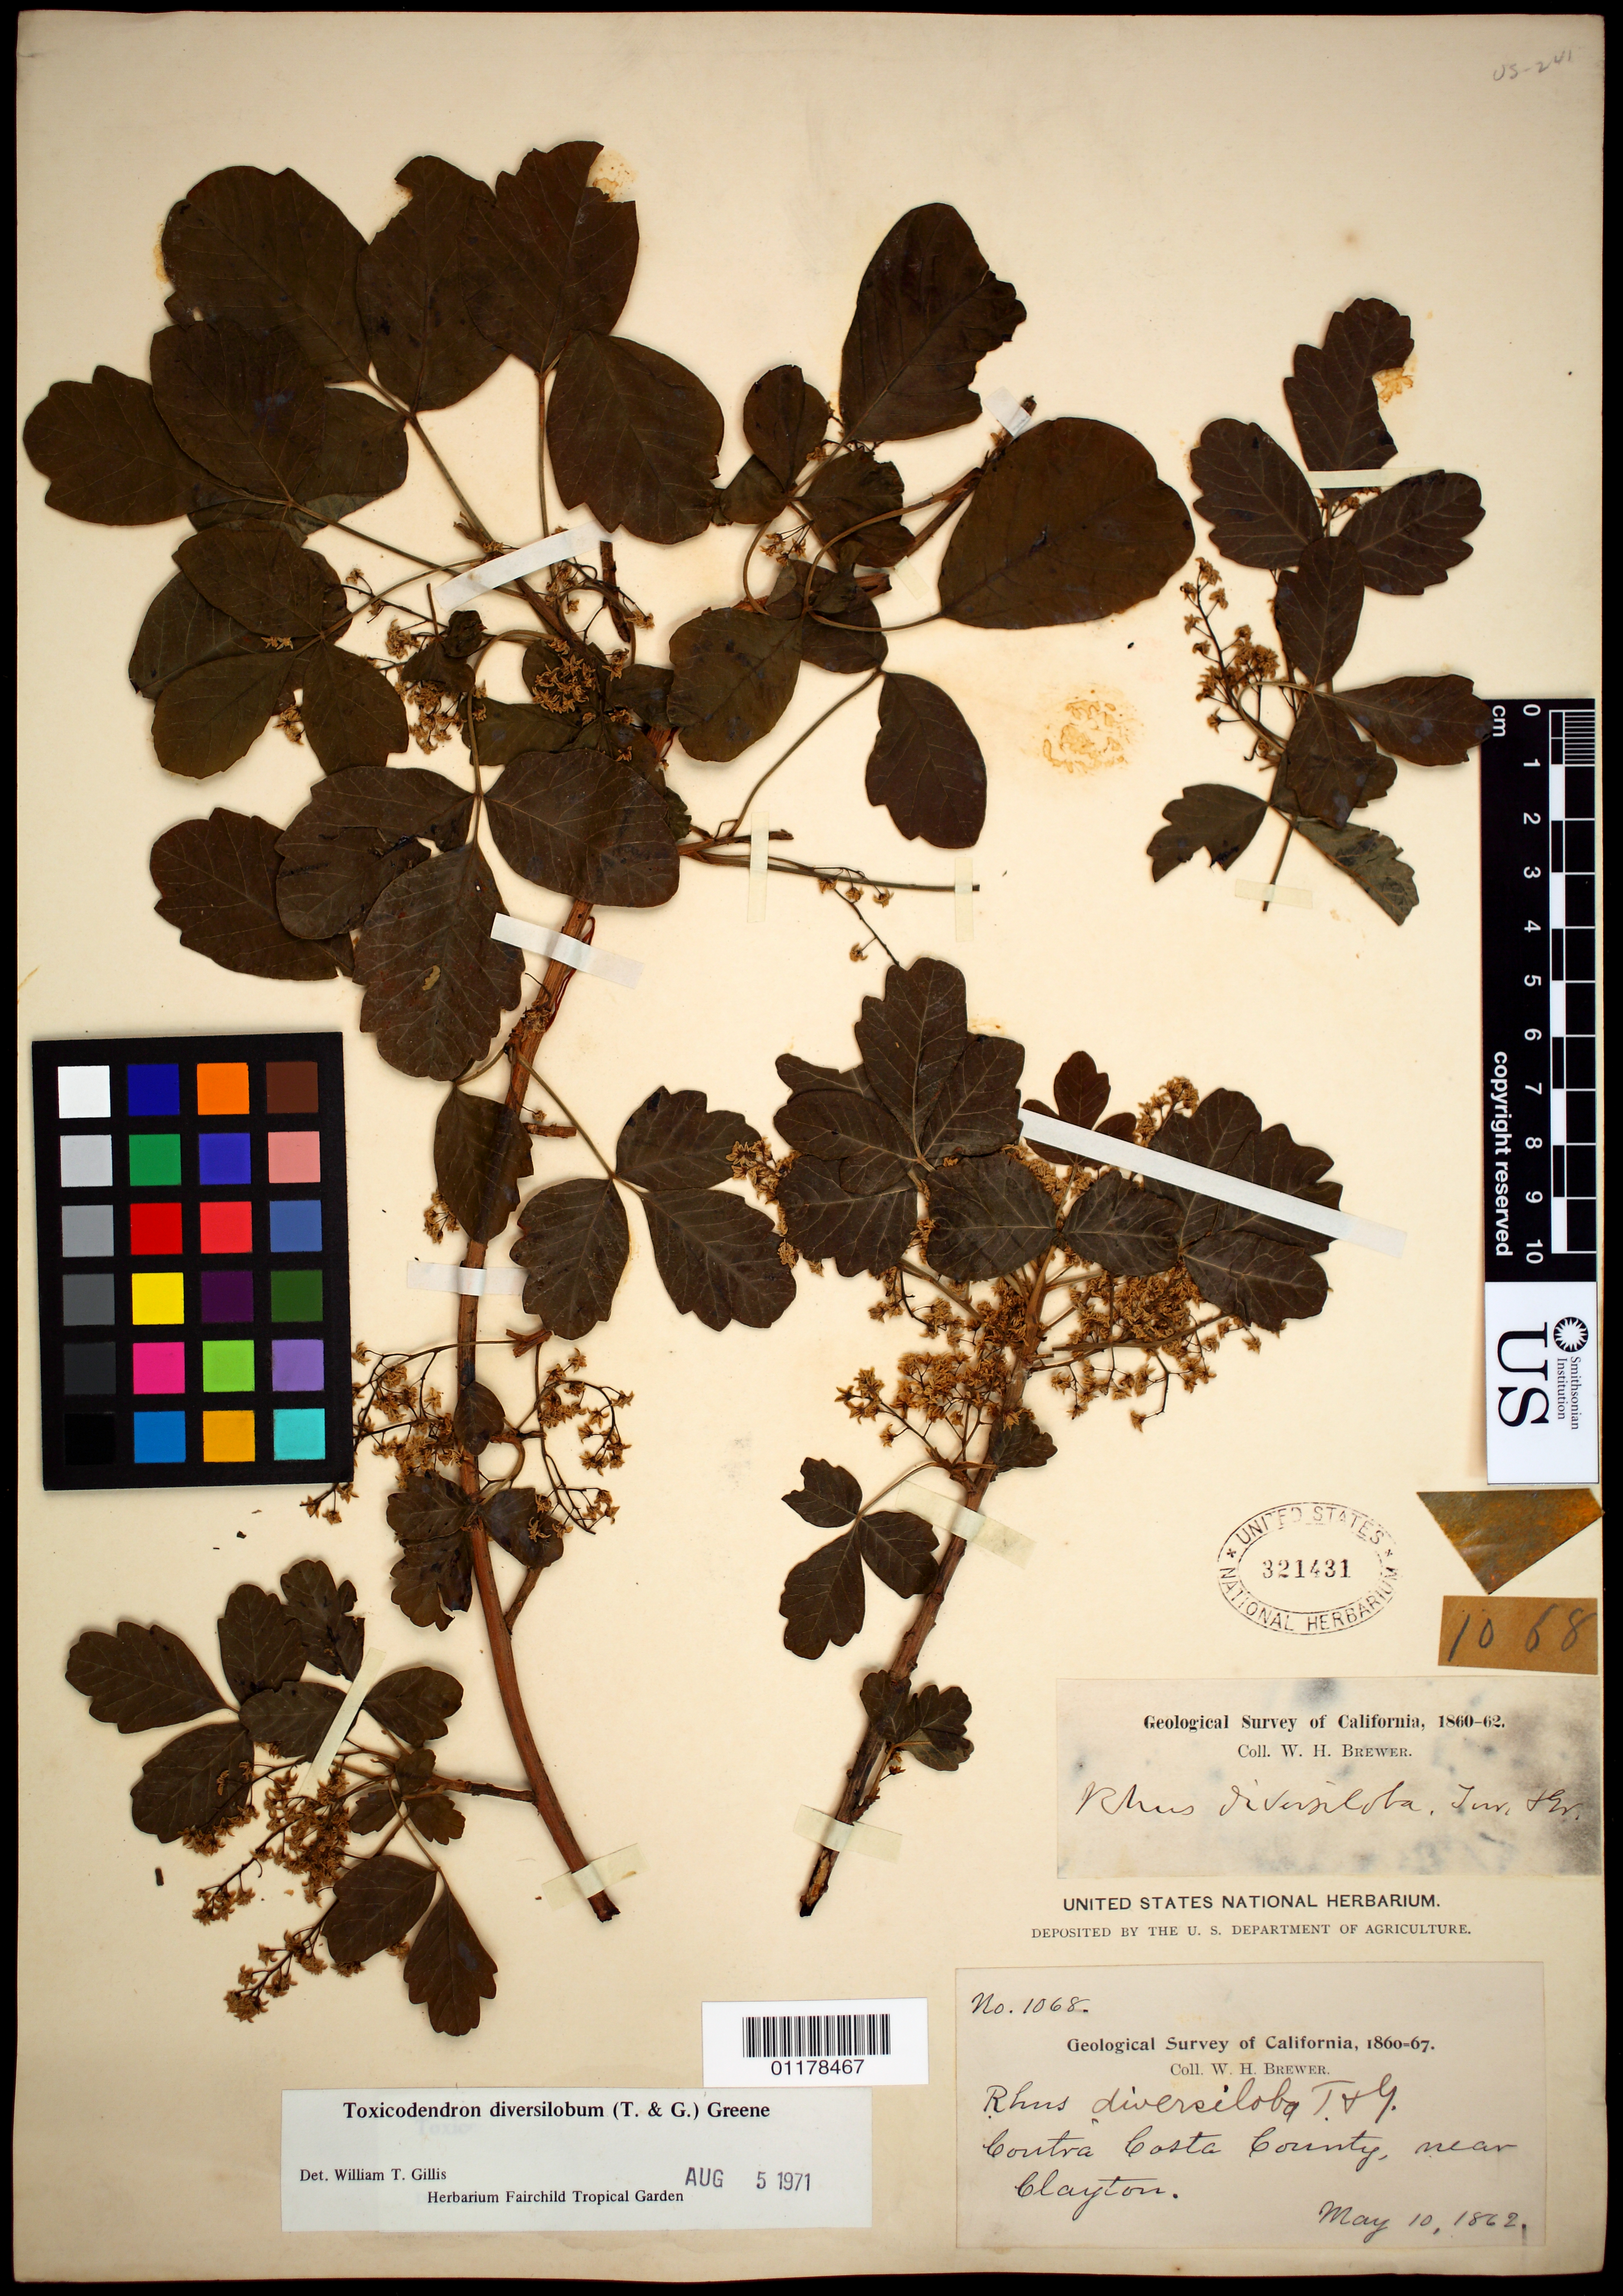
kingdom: Plantae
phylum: Tracheophyta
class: Magnoliopsida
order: Sapindales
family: Anacardiaceae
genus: Toxicodendron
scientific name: Toxicodendron diversilobum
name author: (Torr. & A. Gray) Greene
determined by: Gillis, W. T.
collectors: W. H. Brewer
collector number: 1068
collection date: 1862-05-10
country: United States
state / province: California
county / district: Contra Costa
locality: Near Clayton.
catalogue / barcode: US 321431